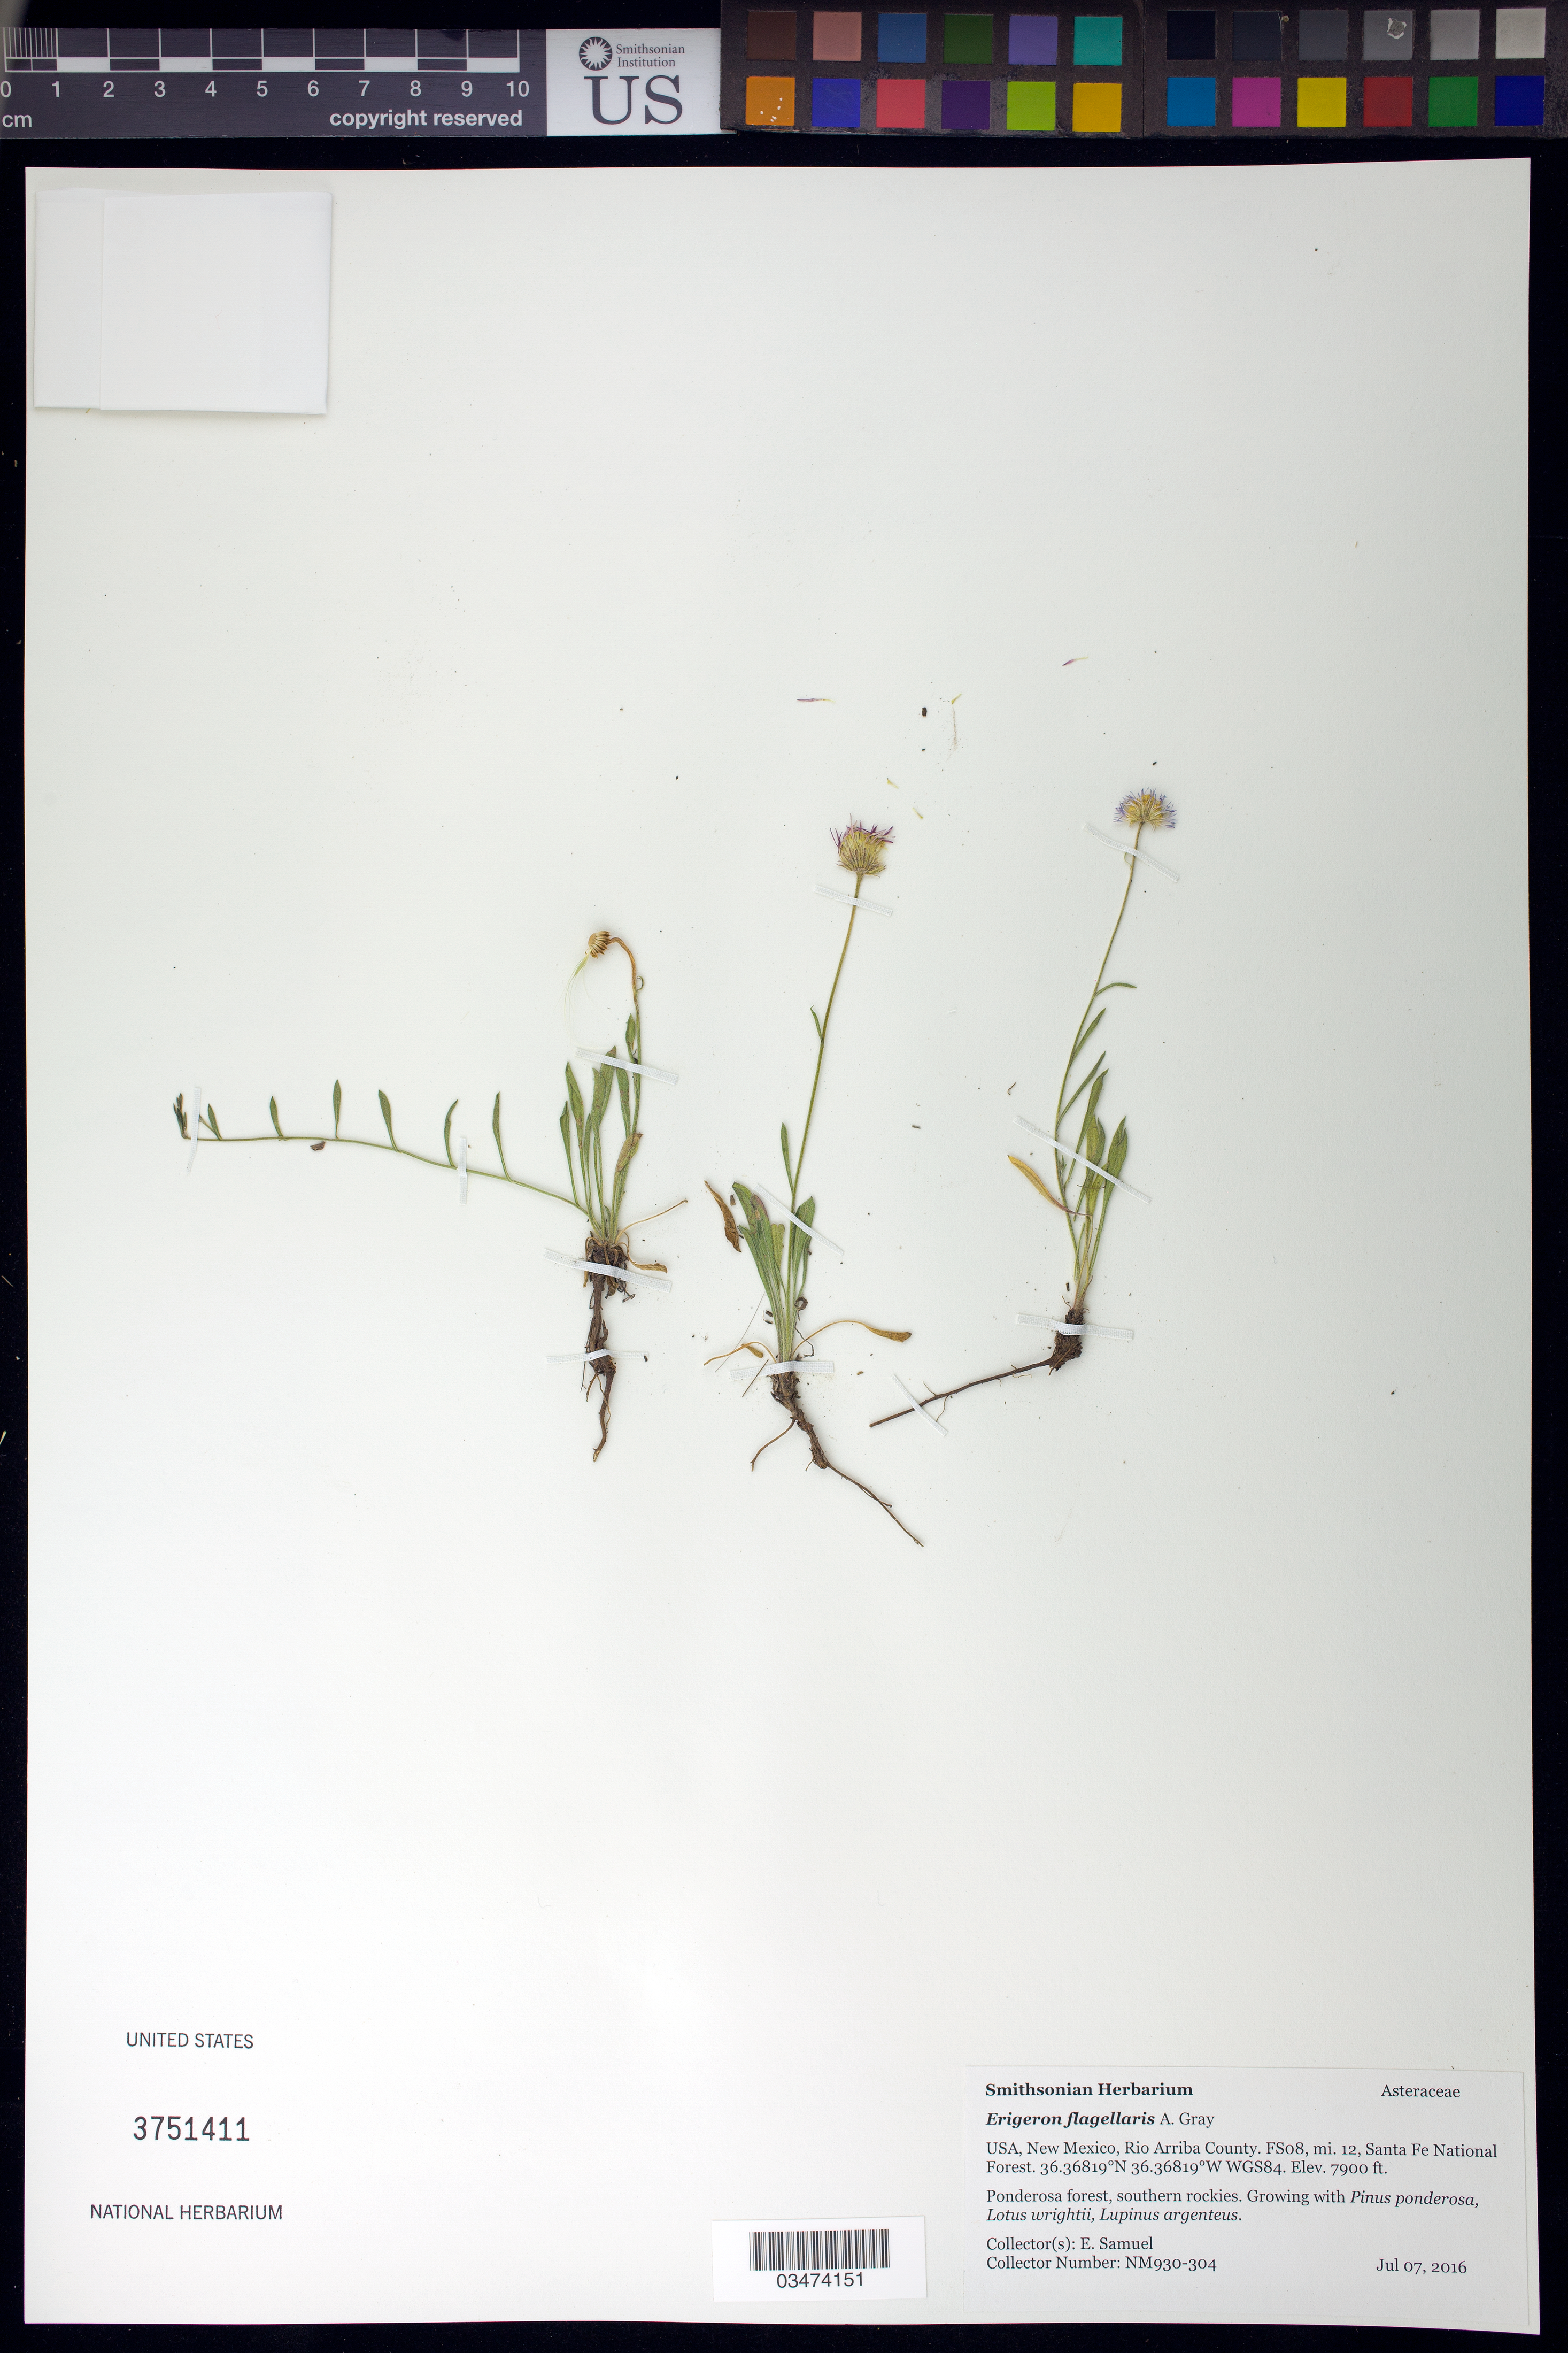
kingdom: Plantae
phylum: Tracheophyta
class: Magnoliopsida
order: Lamiales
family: Lamiaceae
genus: Monarda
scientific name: Monarda pectinata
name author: Nutt.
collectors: E. Humetawa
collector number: NM930-217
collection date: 2016-07-28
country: United States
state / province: New Mexico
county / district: San Miguel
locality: Glorieta Mesa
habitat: Pinon Juniper woodland mixed with grassland.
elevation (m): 2286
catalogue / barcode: US 3751412